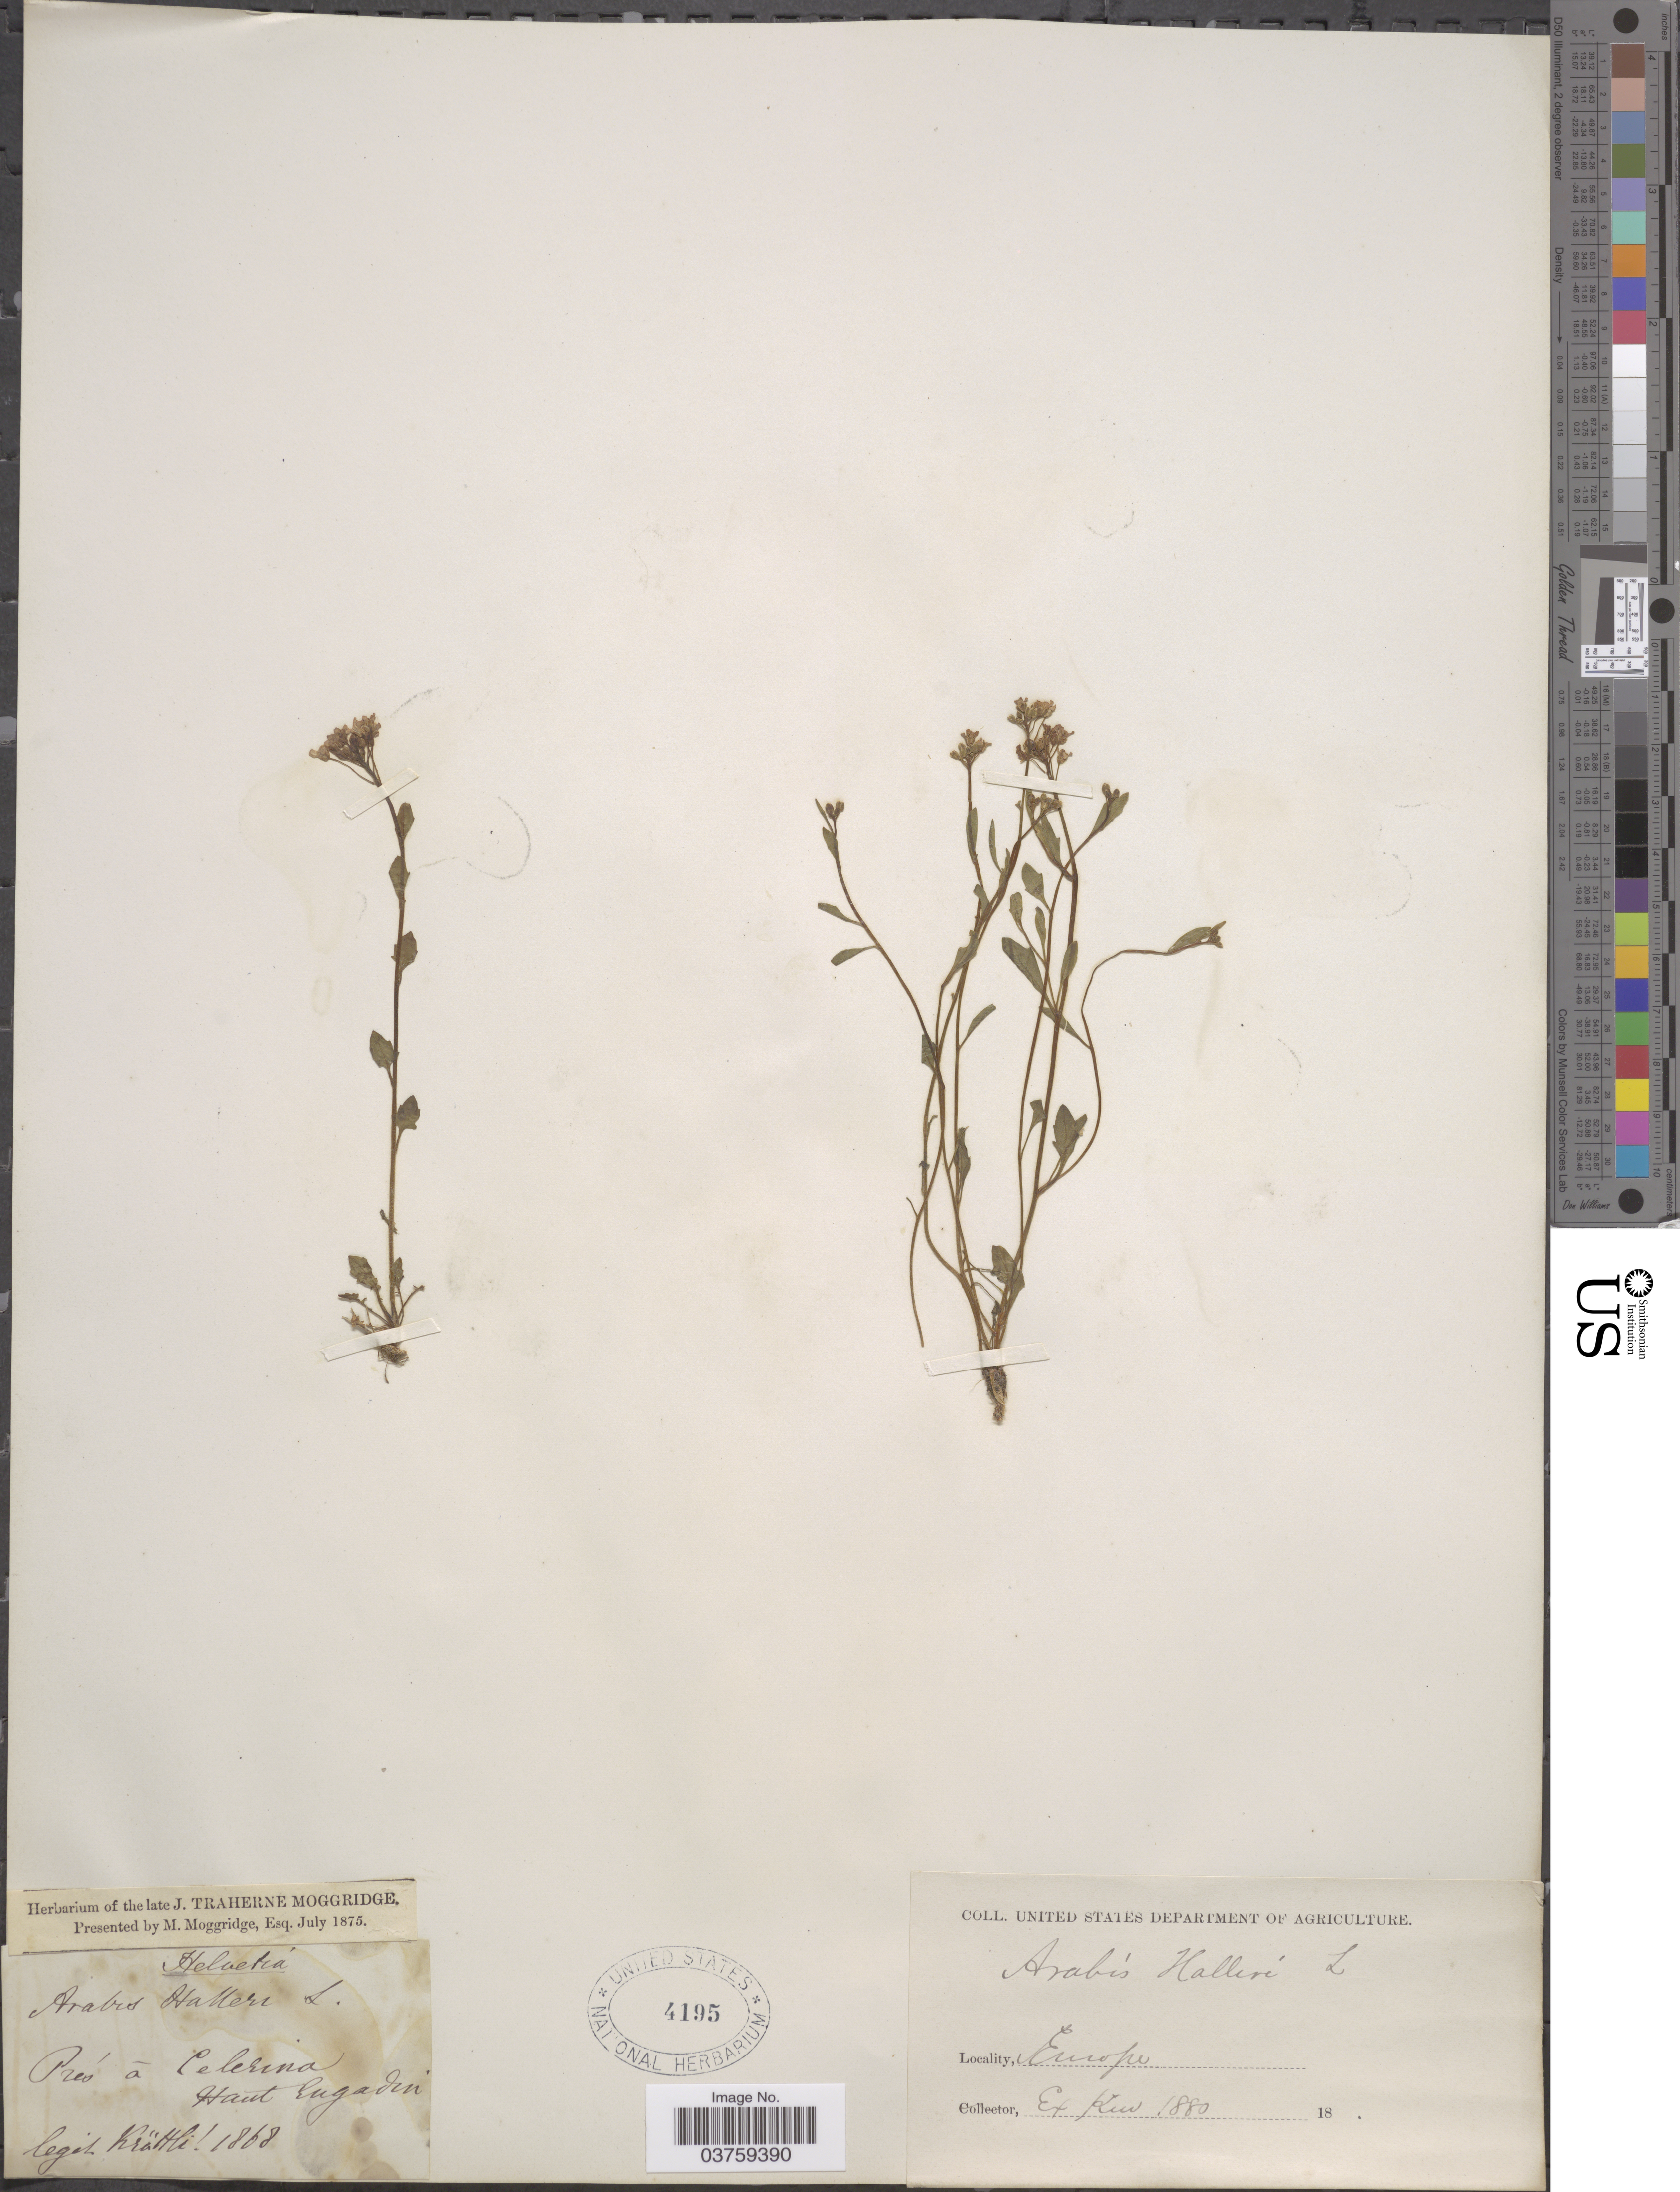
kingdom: Plantae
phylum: Tracheophyta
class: Magnoliopsida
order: Brassicales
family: Brassicaceae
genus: Arabis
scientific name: Arabis halleri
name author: L.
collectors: Krättle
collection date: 1868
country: Switzerland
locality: Helvetia. Prés á Pelerina Haut Engadin.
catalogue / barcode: US 4195